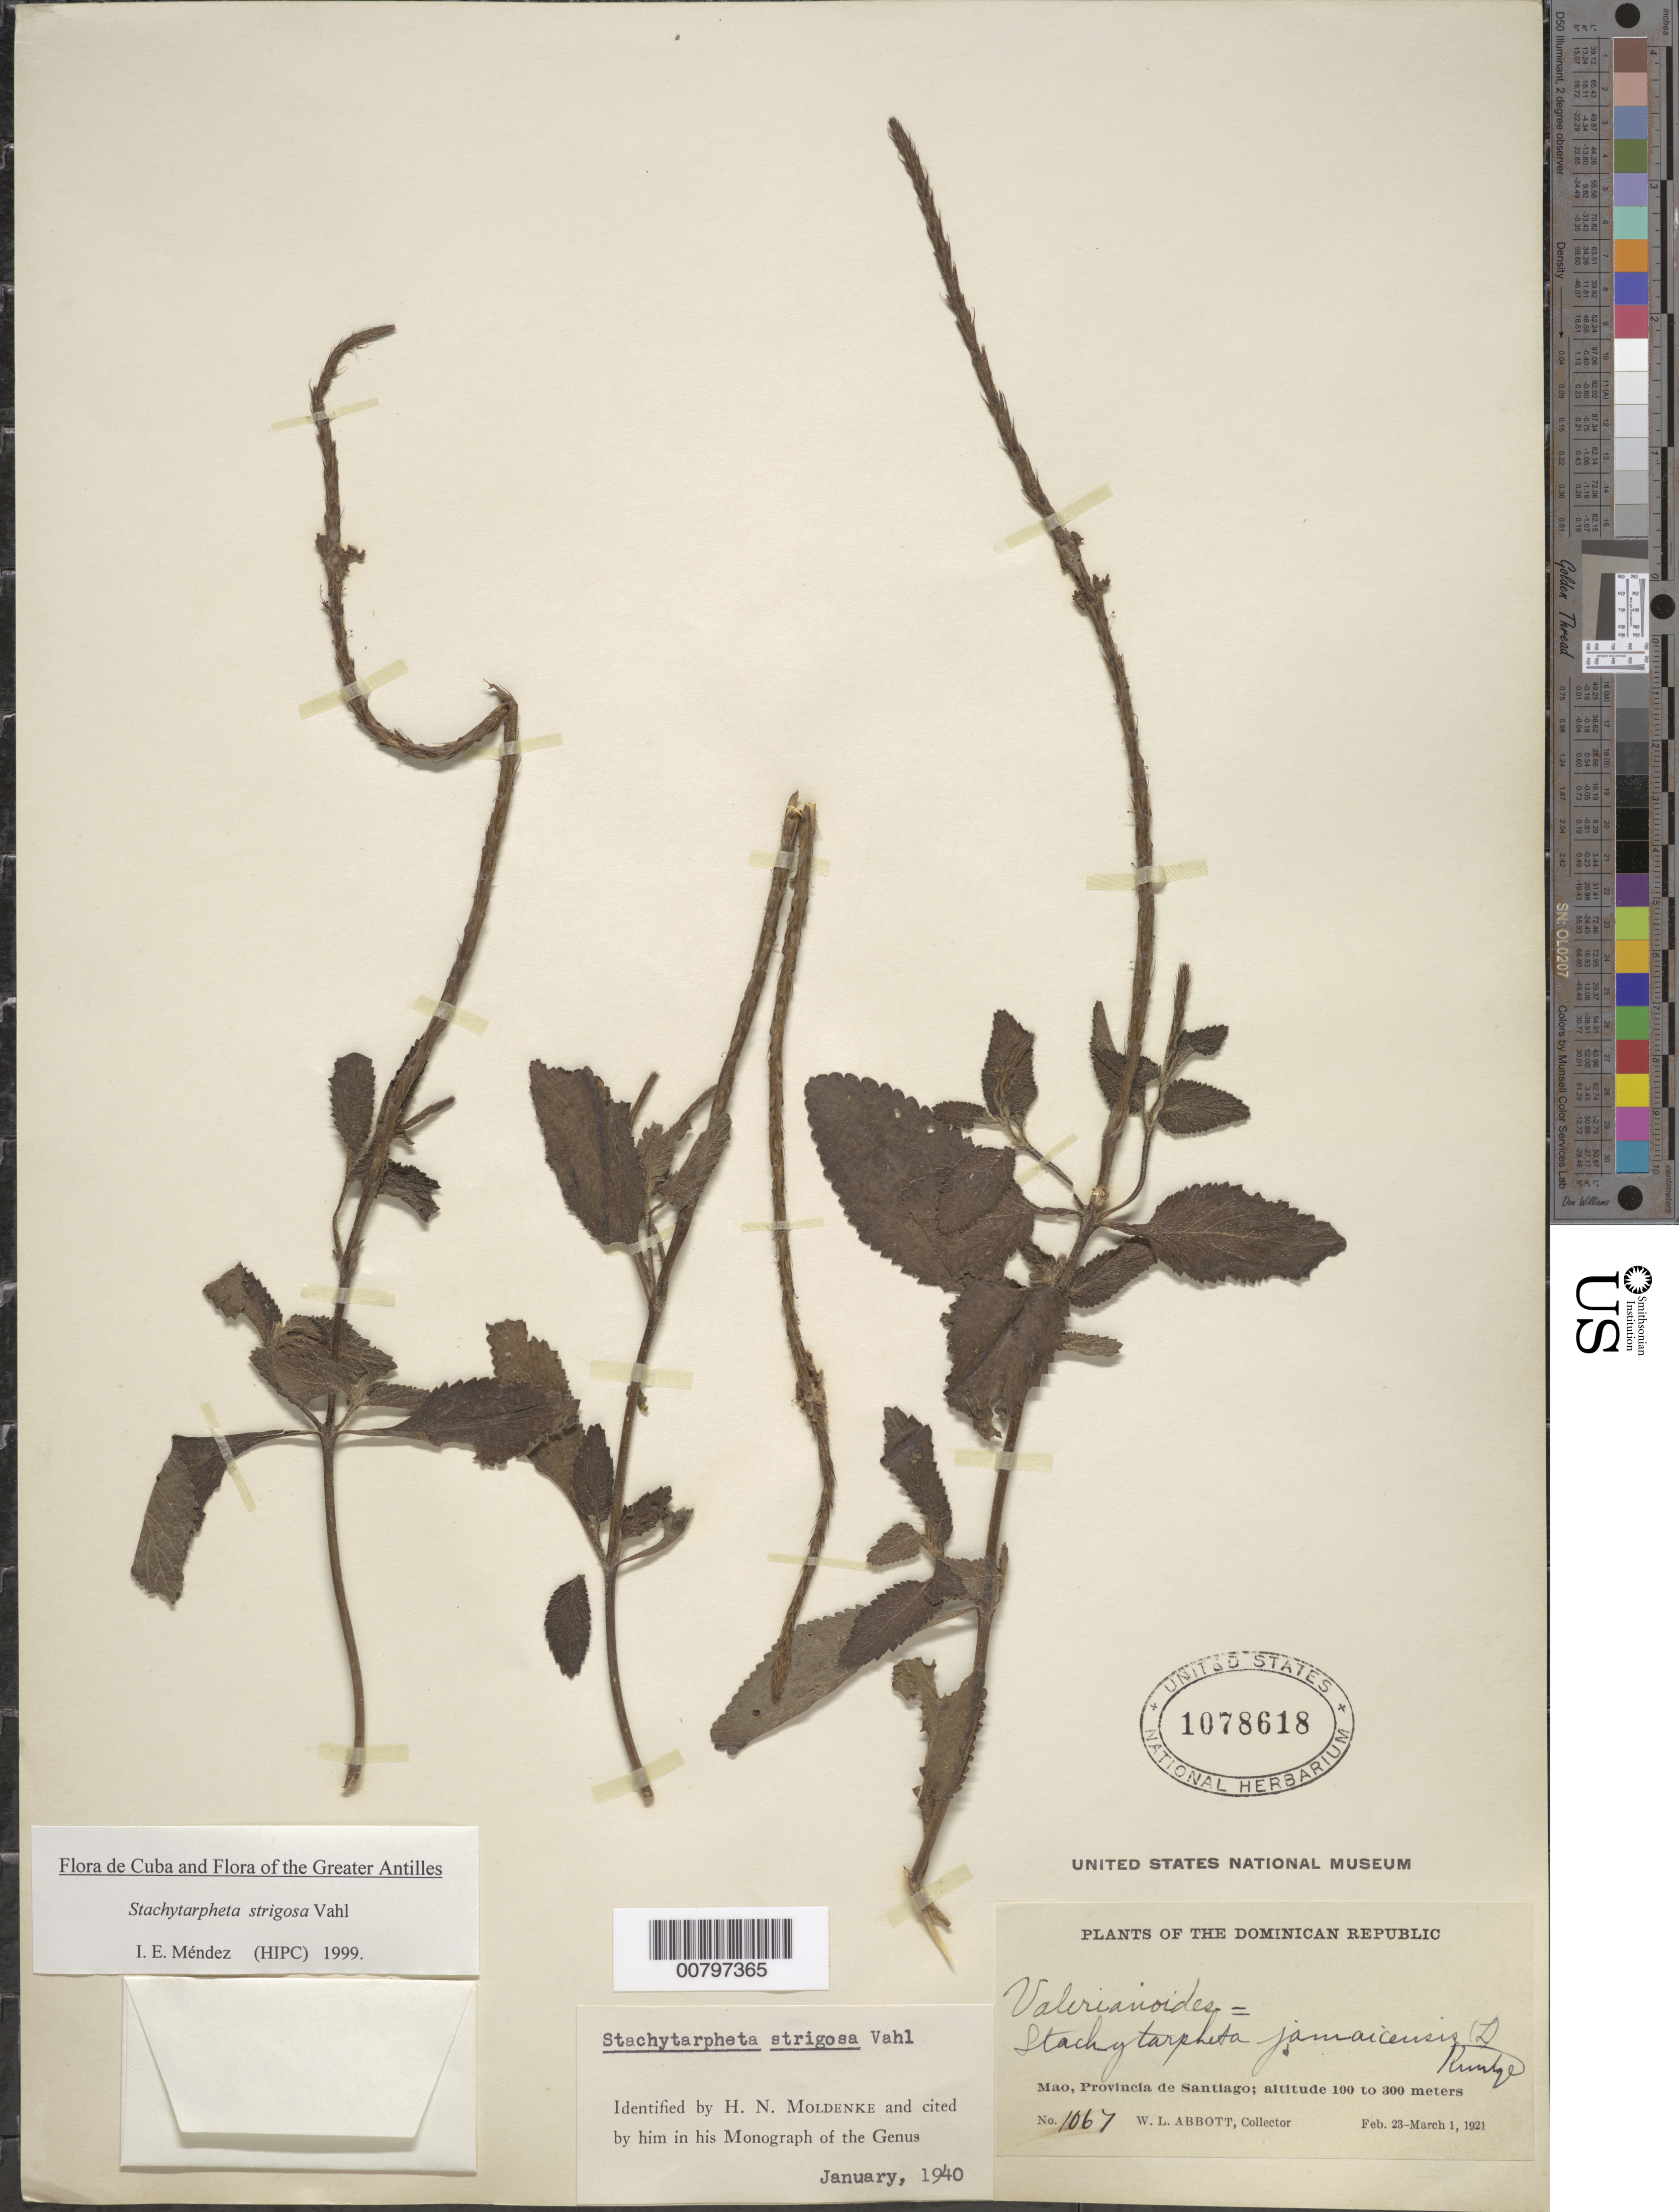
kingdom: Plantae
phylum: Tracheophyta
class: Magnoliopsida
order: Lamiales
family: Verbenaceae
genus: Stachytarpheta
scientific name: Stachytarpheta strigosa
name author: Vahl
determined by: Méndez, Isidro E., (HIPC)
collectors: W. L. Abbott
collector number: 1067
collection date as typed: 23 Feb 1921 to 01 Mar 1921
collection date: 1921-02-23/1921-03-01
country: Dominican Republic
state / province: Santiago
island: Hispaniola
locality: Mao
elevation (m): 100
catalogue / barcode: US 1078618